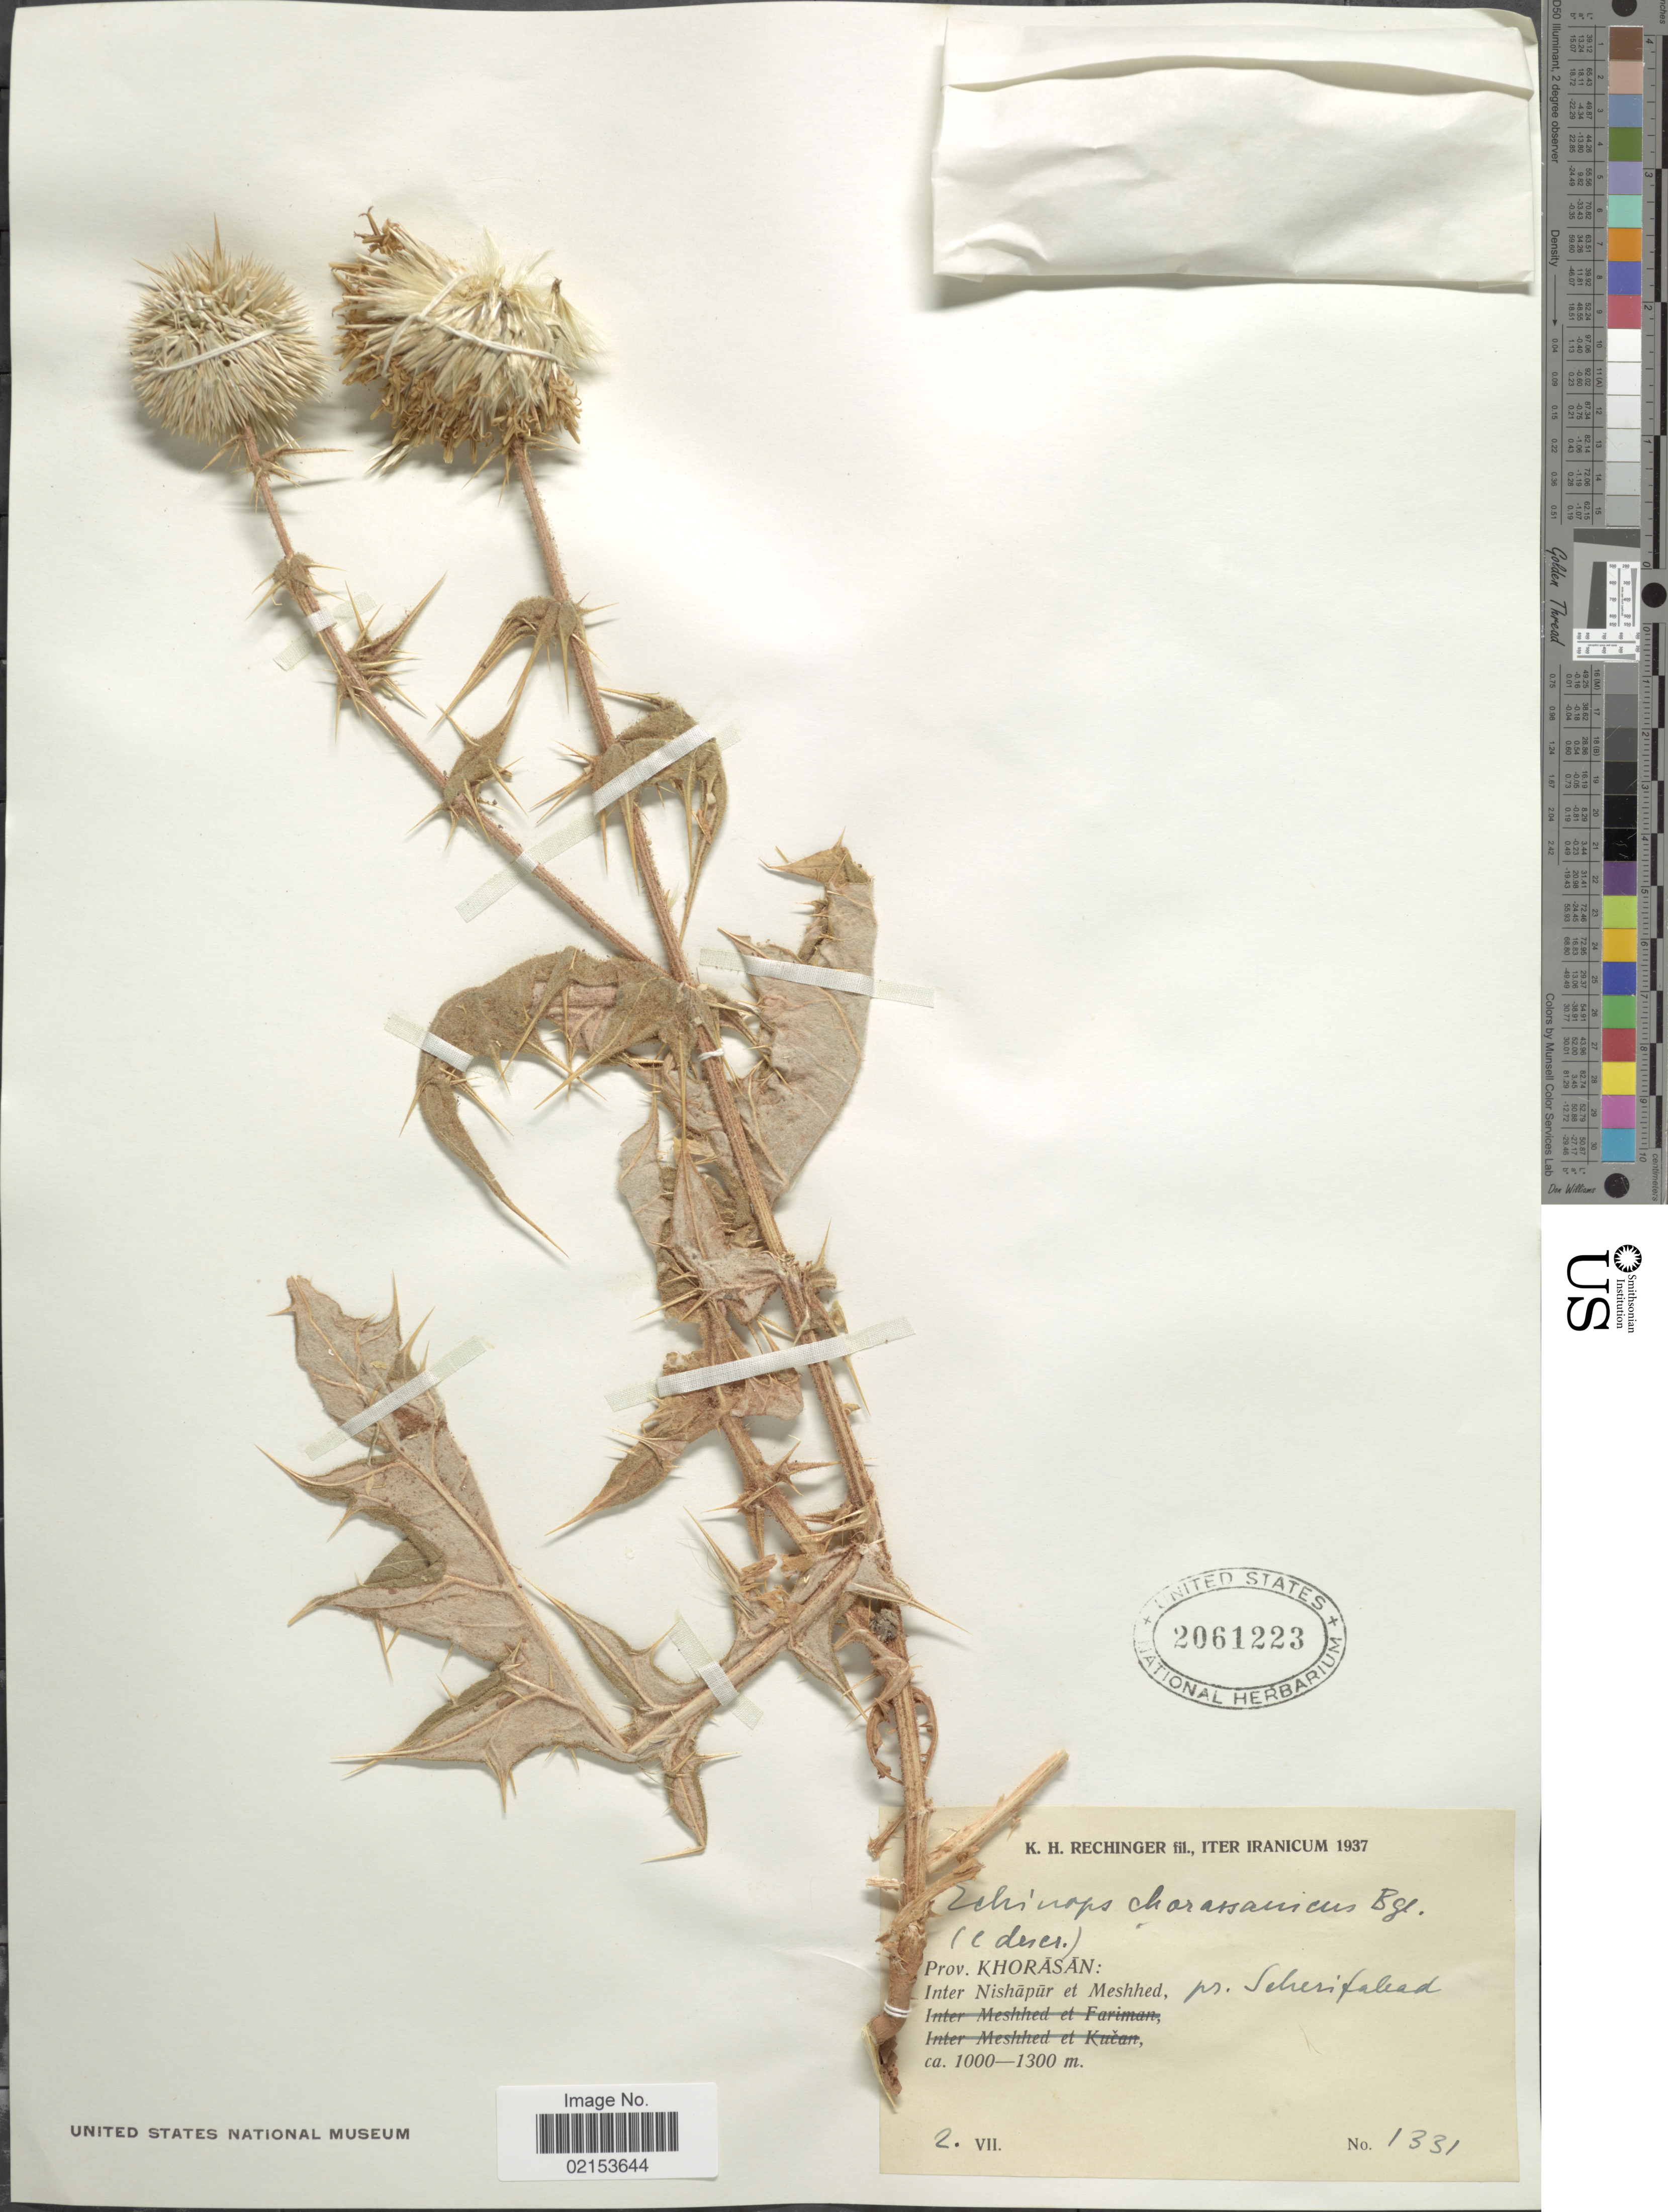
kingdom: Plantae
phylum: Tracheophyta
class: Magnoliopsida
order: Asterales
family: Asteraceae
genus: Echinops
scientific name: Echinops chorassanicus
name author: Bunge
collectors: K. H. Rechinger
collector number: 1331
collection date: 1937-07-02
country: Iran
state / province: Khorasan [obsolete]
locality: Inter Nishapur et Meshhed, pr. Seherifalead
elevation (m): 1000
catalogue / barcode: US 2061223